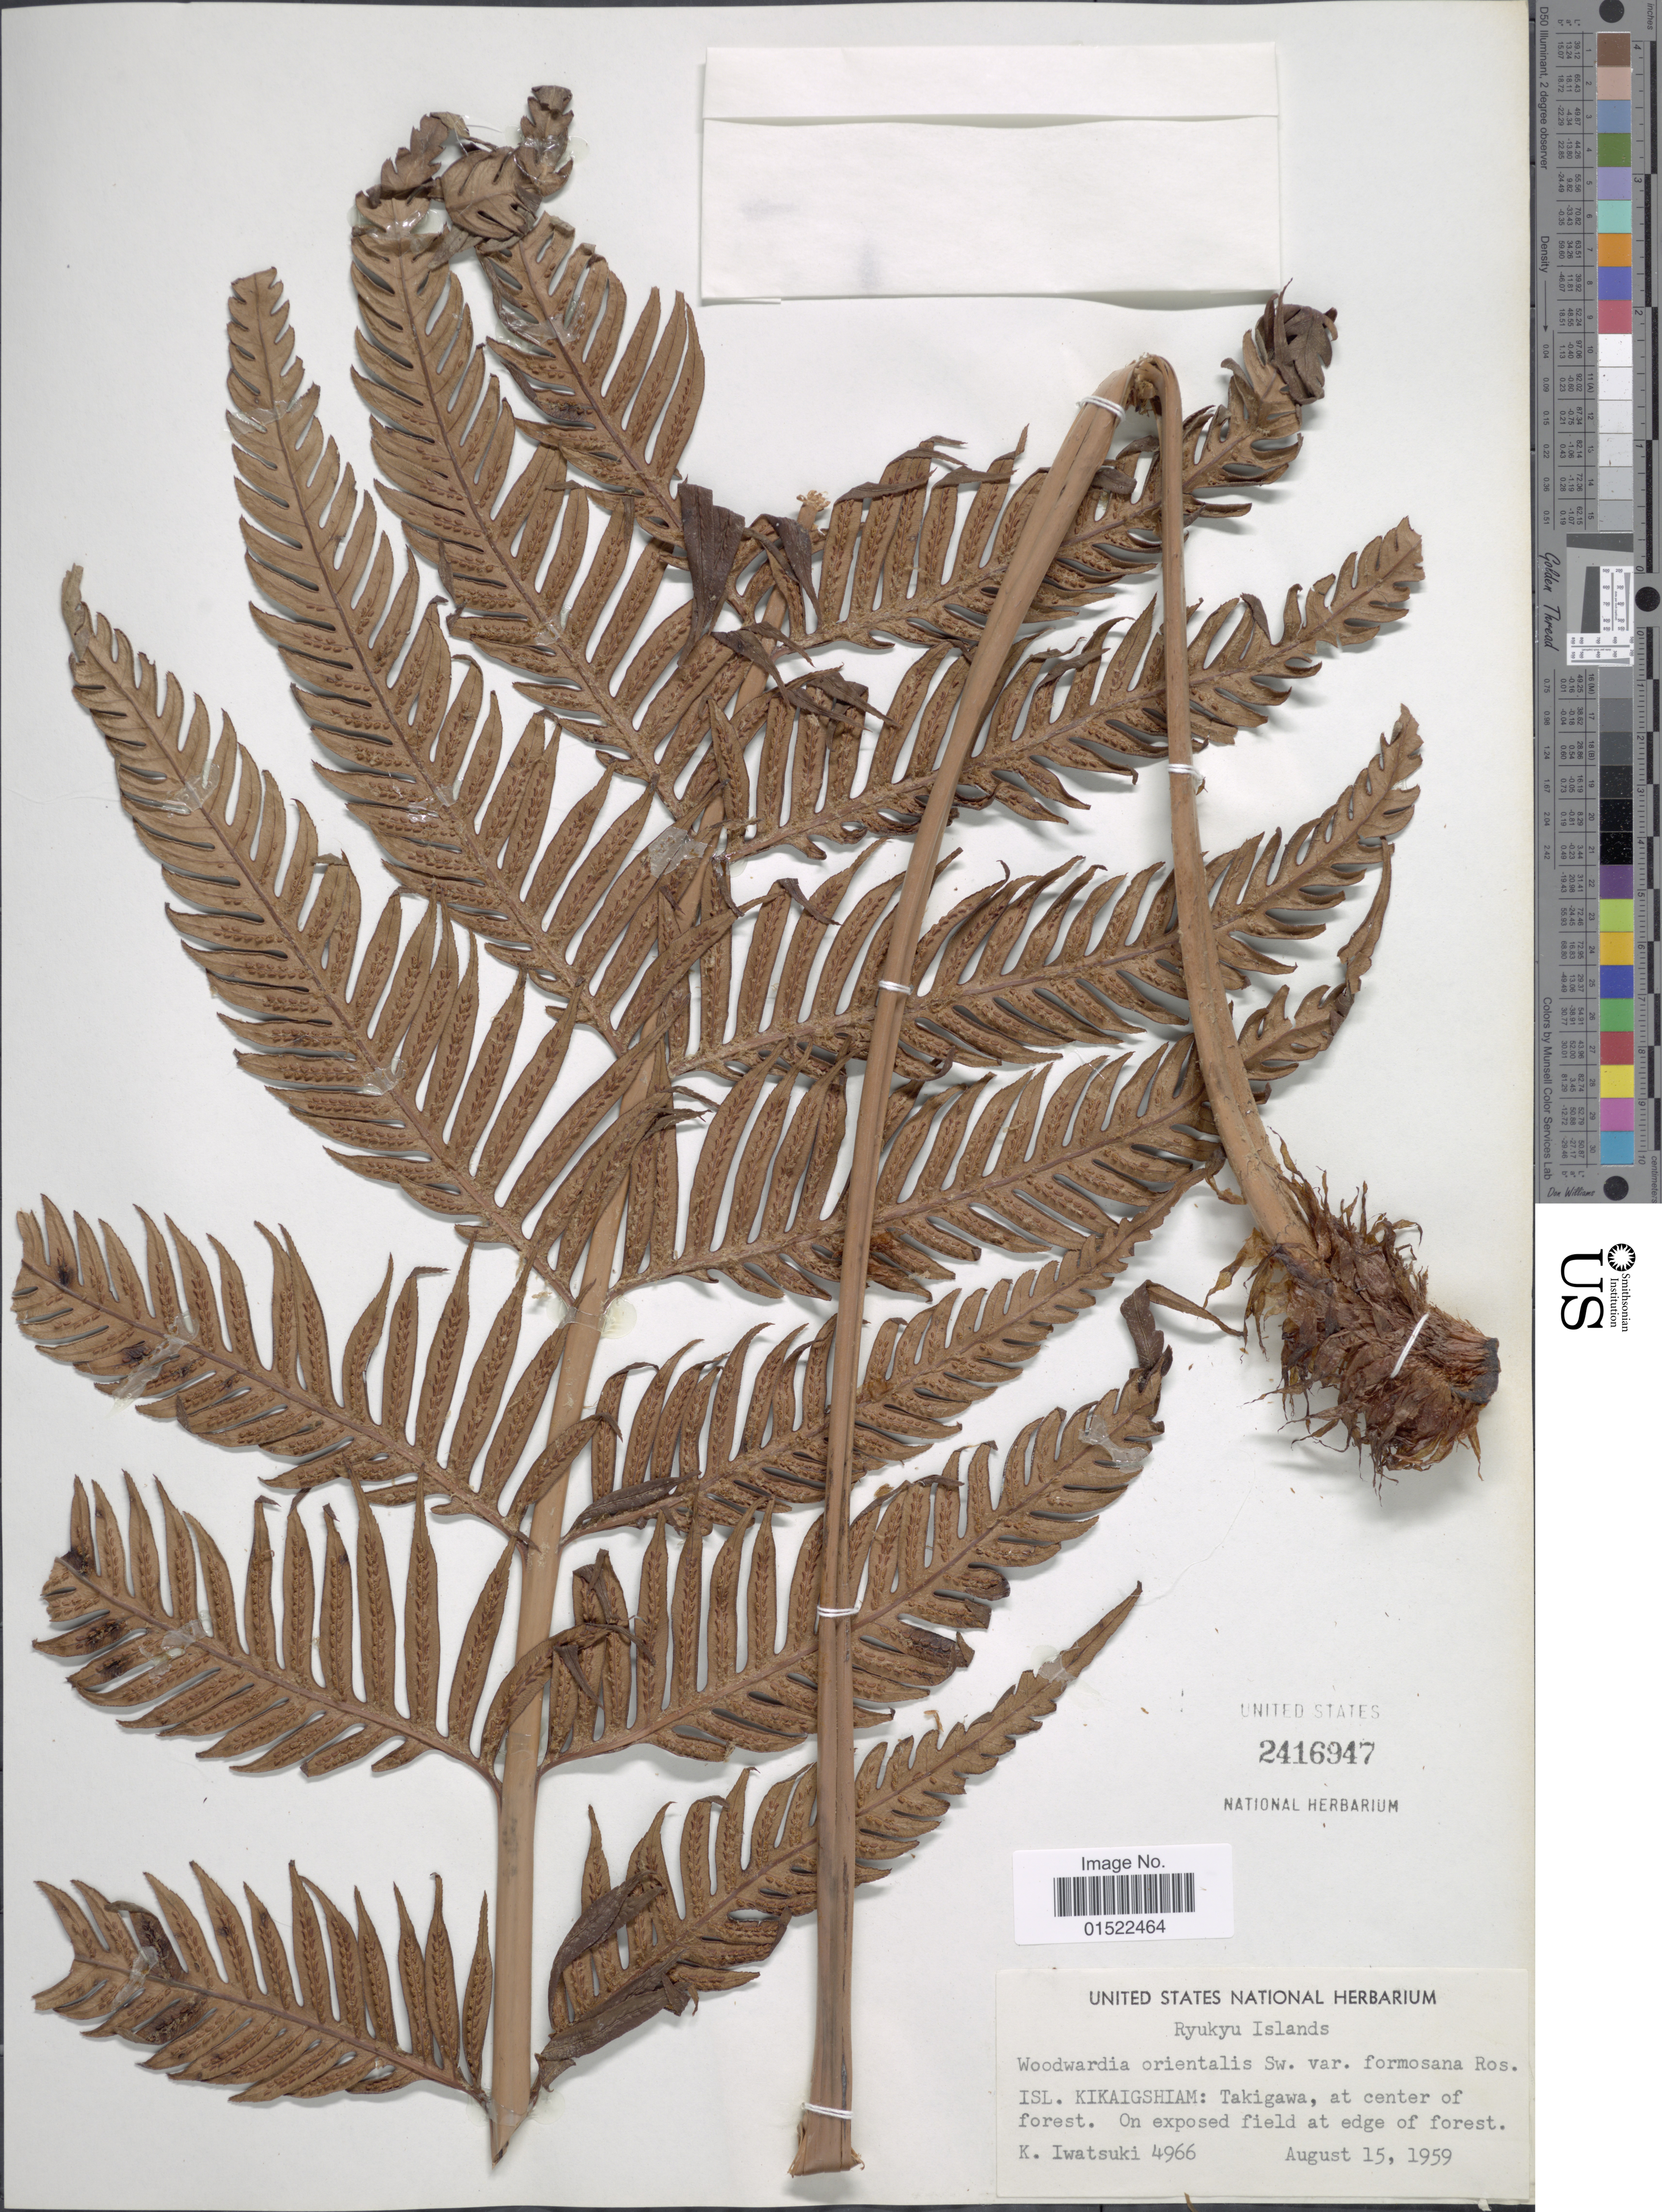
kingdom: Plantae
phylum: Tracheophyta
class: Polypodiopsida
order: Polypodiales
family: Blechnaceae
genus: Woodwardia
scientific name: Woodwardia prolifera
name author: Hook. & Arn.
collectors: K. Iwatsuki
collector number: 4966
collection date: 1959-08-15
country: Japan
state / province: Okinawa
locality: Isl. Kikaijima, Takigawa, at center of forest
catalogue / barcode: US 2416947